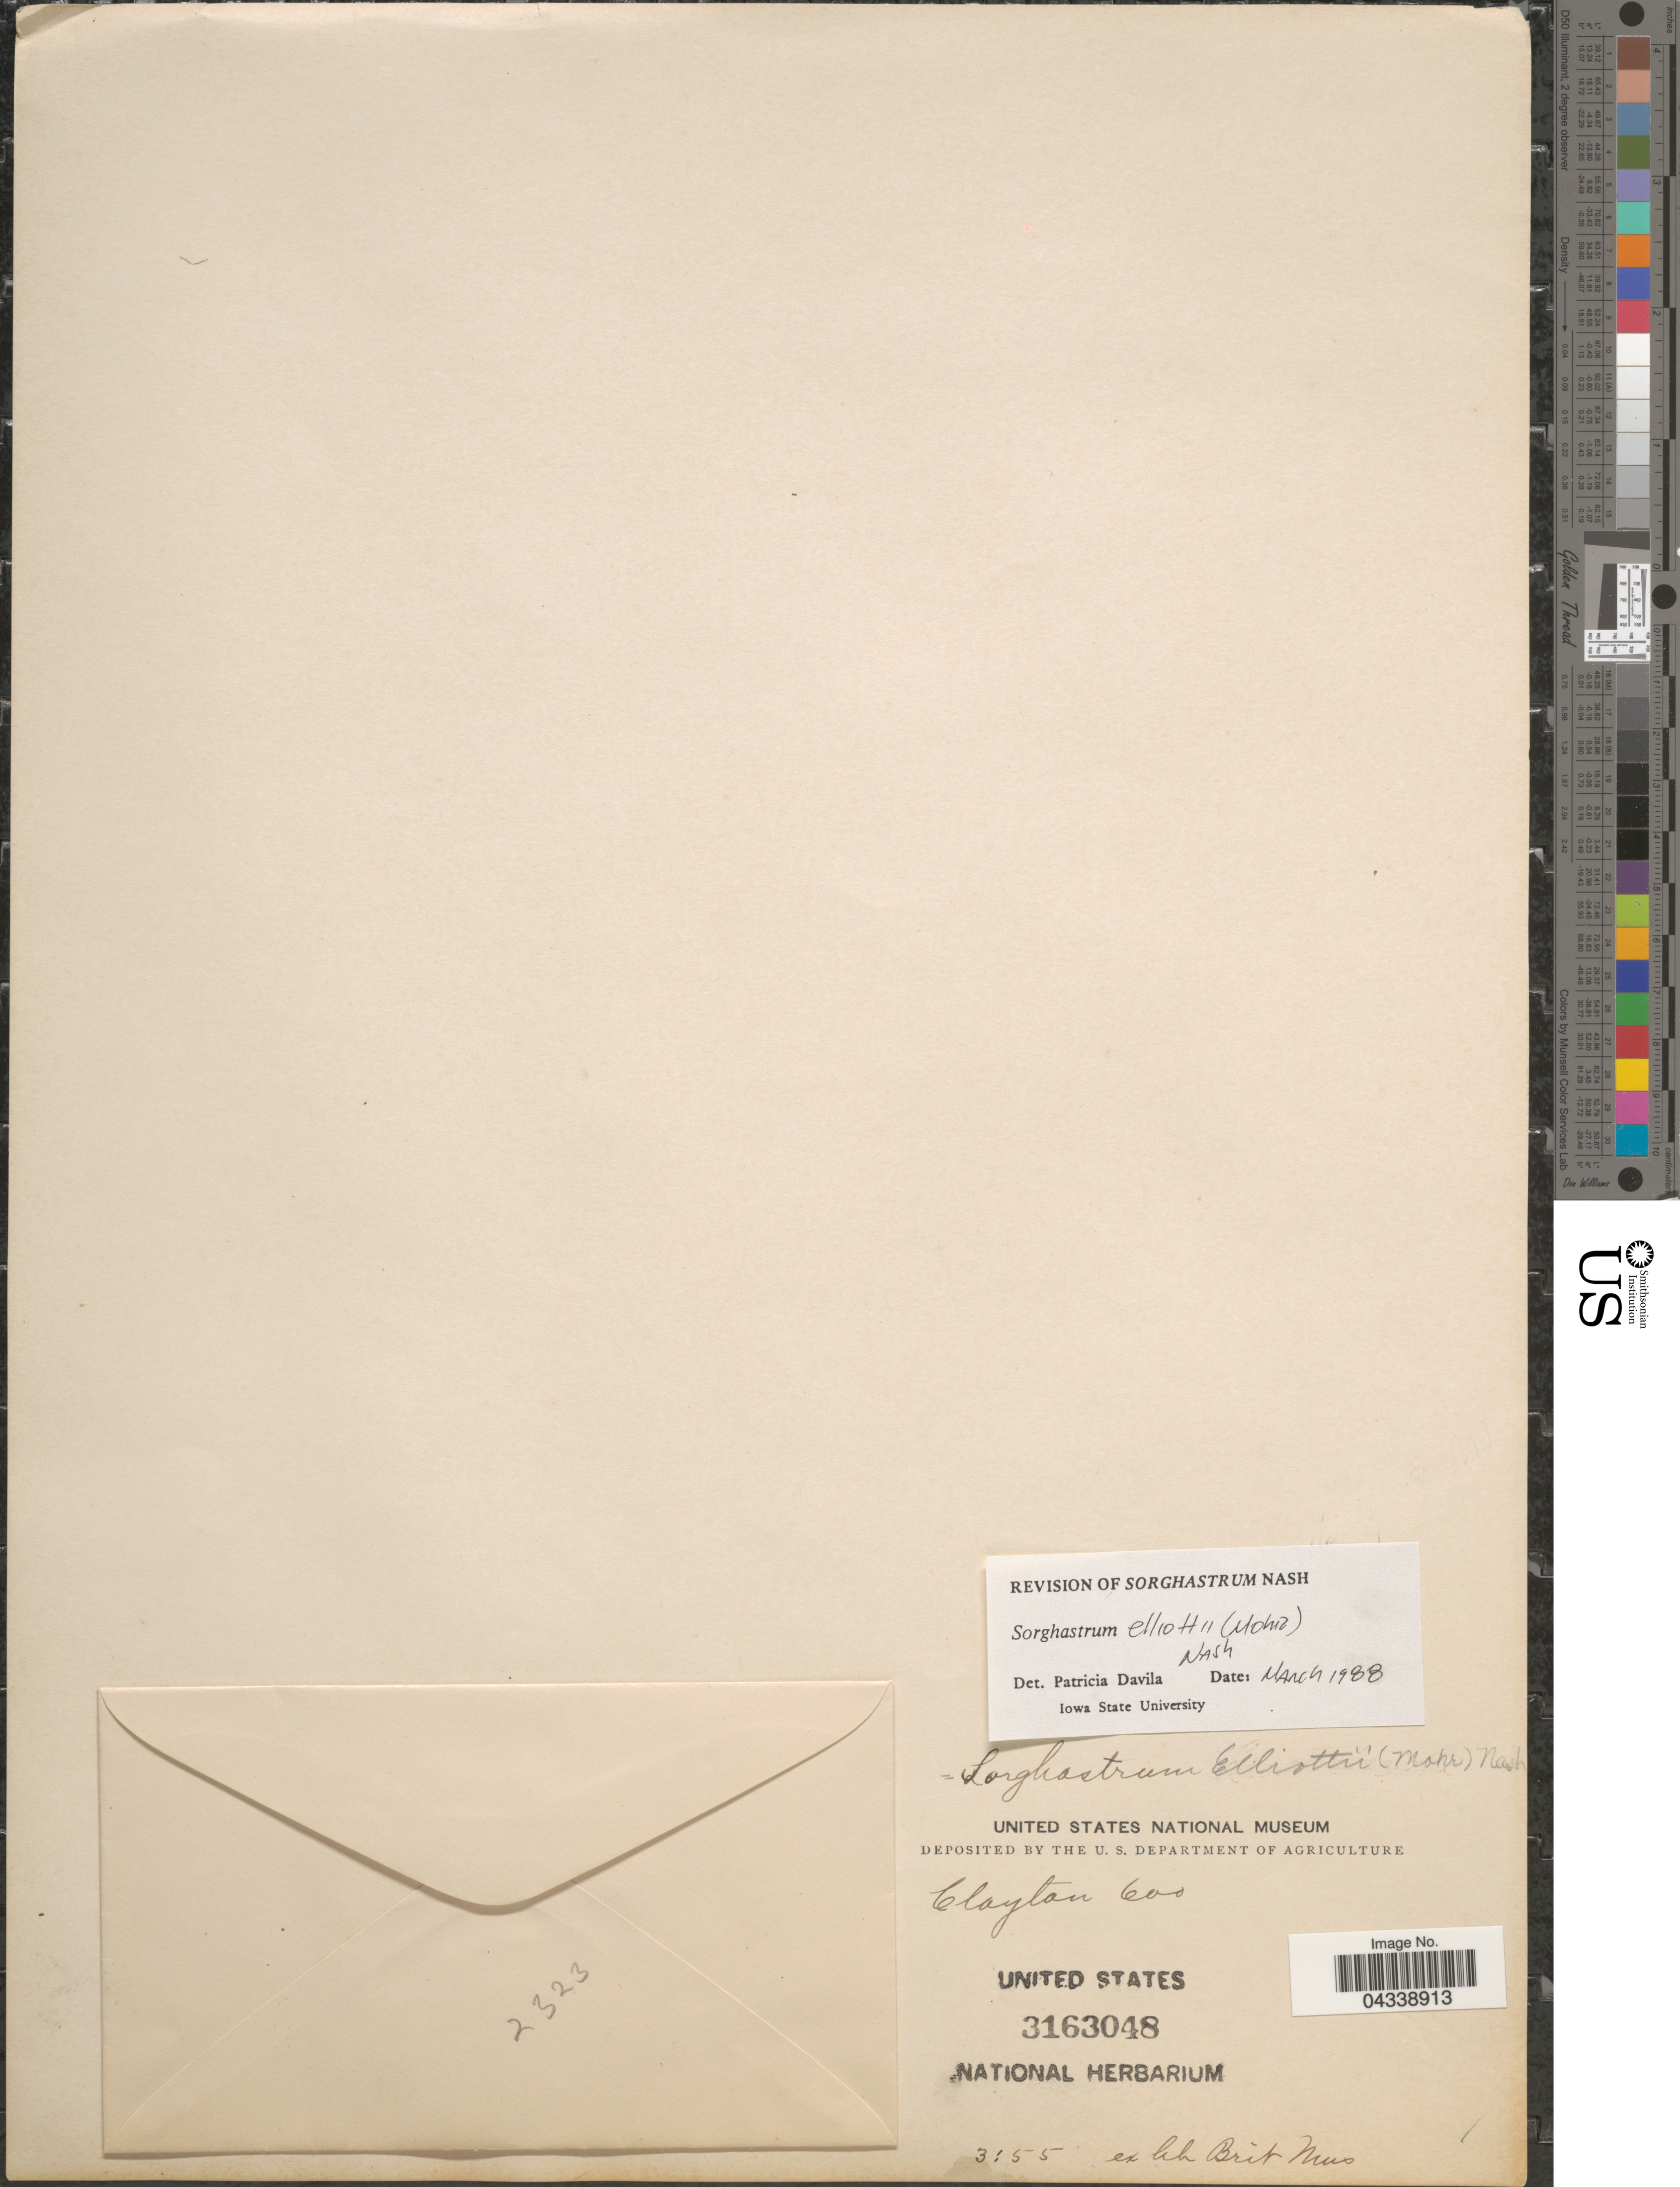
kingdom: Plantae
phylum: Tracheophyta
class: Liliopsida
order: Poales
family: Poaceae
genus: Sorghastrum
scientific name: Sorghastrum elliottii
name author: (C. Mohr) Nash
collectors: Clayton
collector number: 600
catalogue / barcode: US 3163048